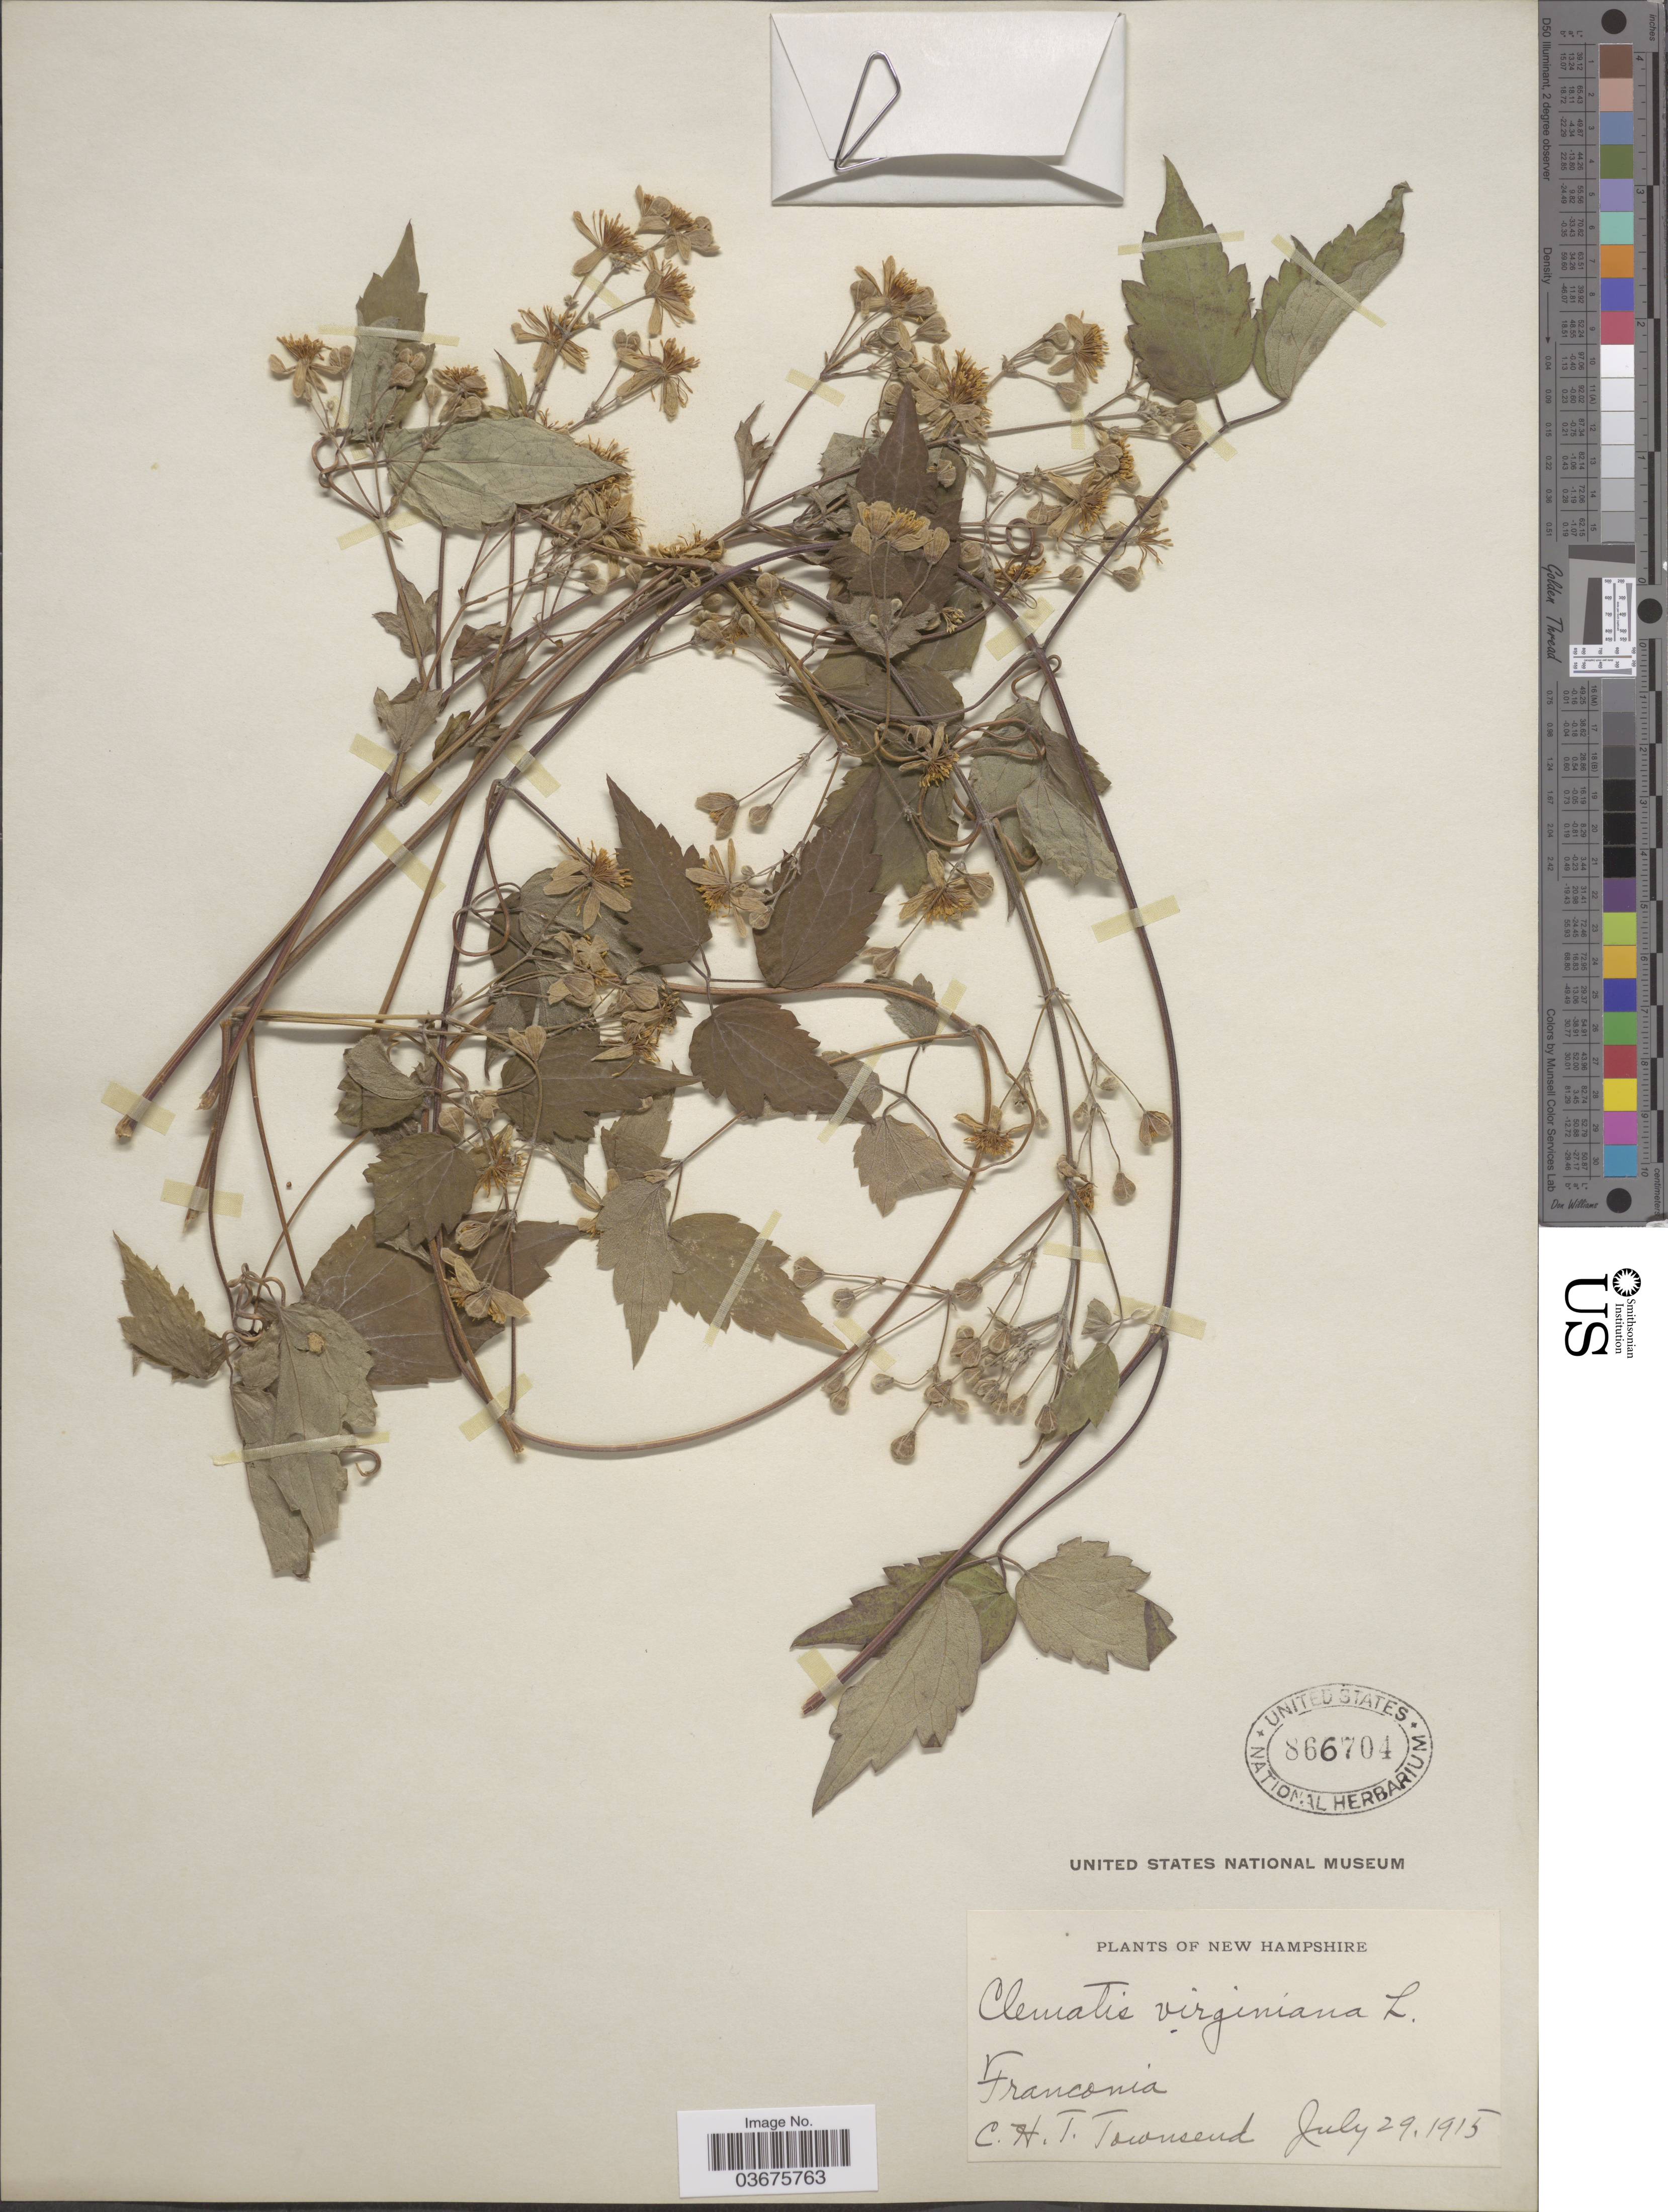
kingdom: Plantae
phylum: Tracheophyta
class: Magnoliopsida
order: Ranunculales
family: Ranunculaceae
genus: Clematis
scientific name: Clematis virginiana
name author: L.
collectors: C. H. T. Townsend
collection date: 1915-07-29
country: United States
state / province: New Hampshire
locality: Franconia.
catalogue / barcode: US 866704